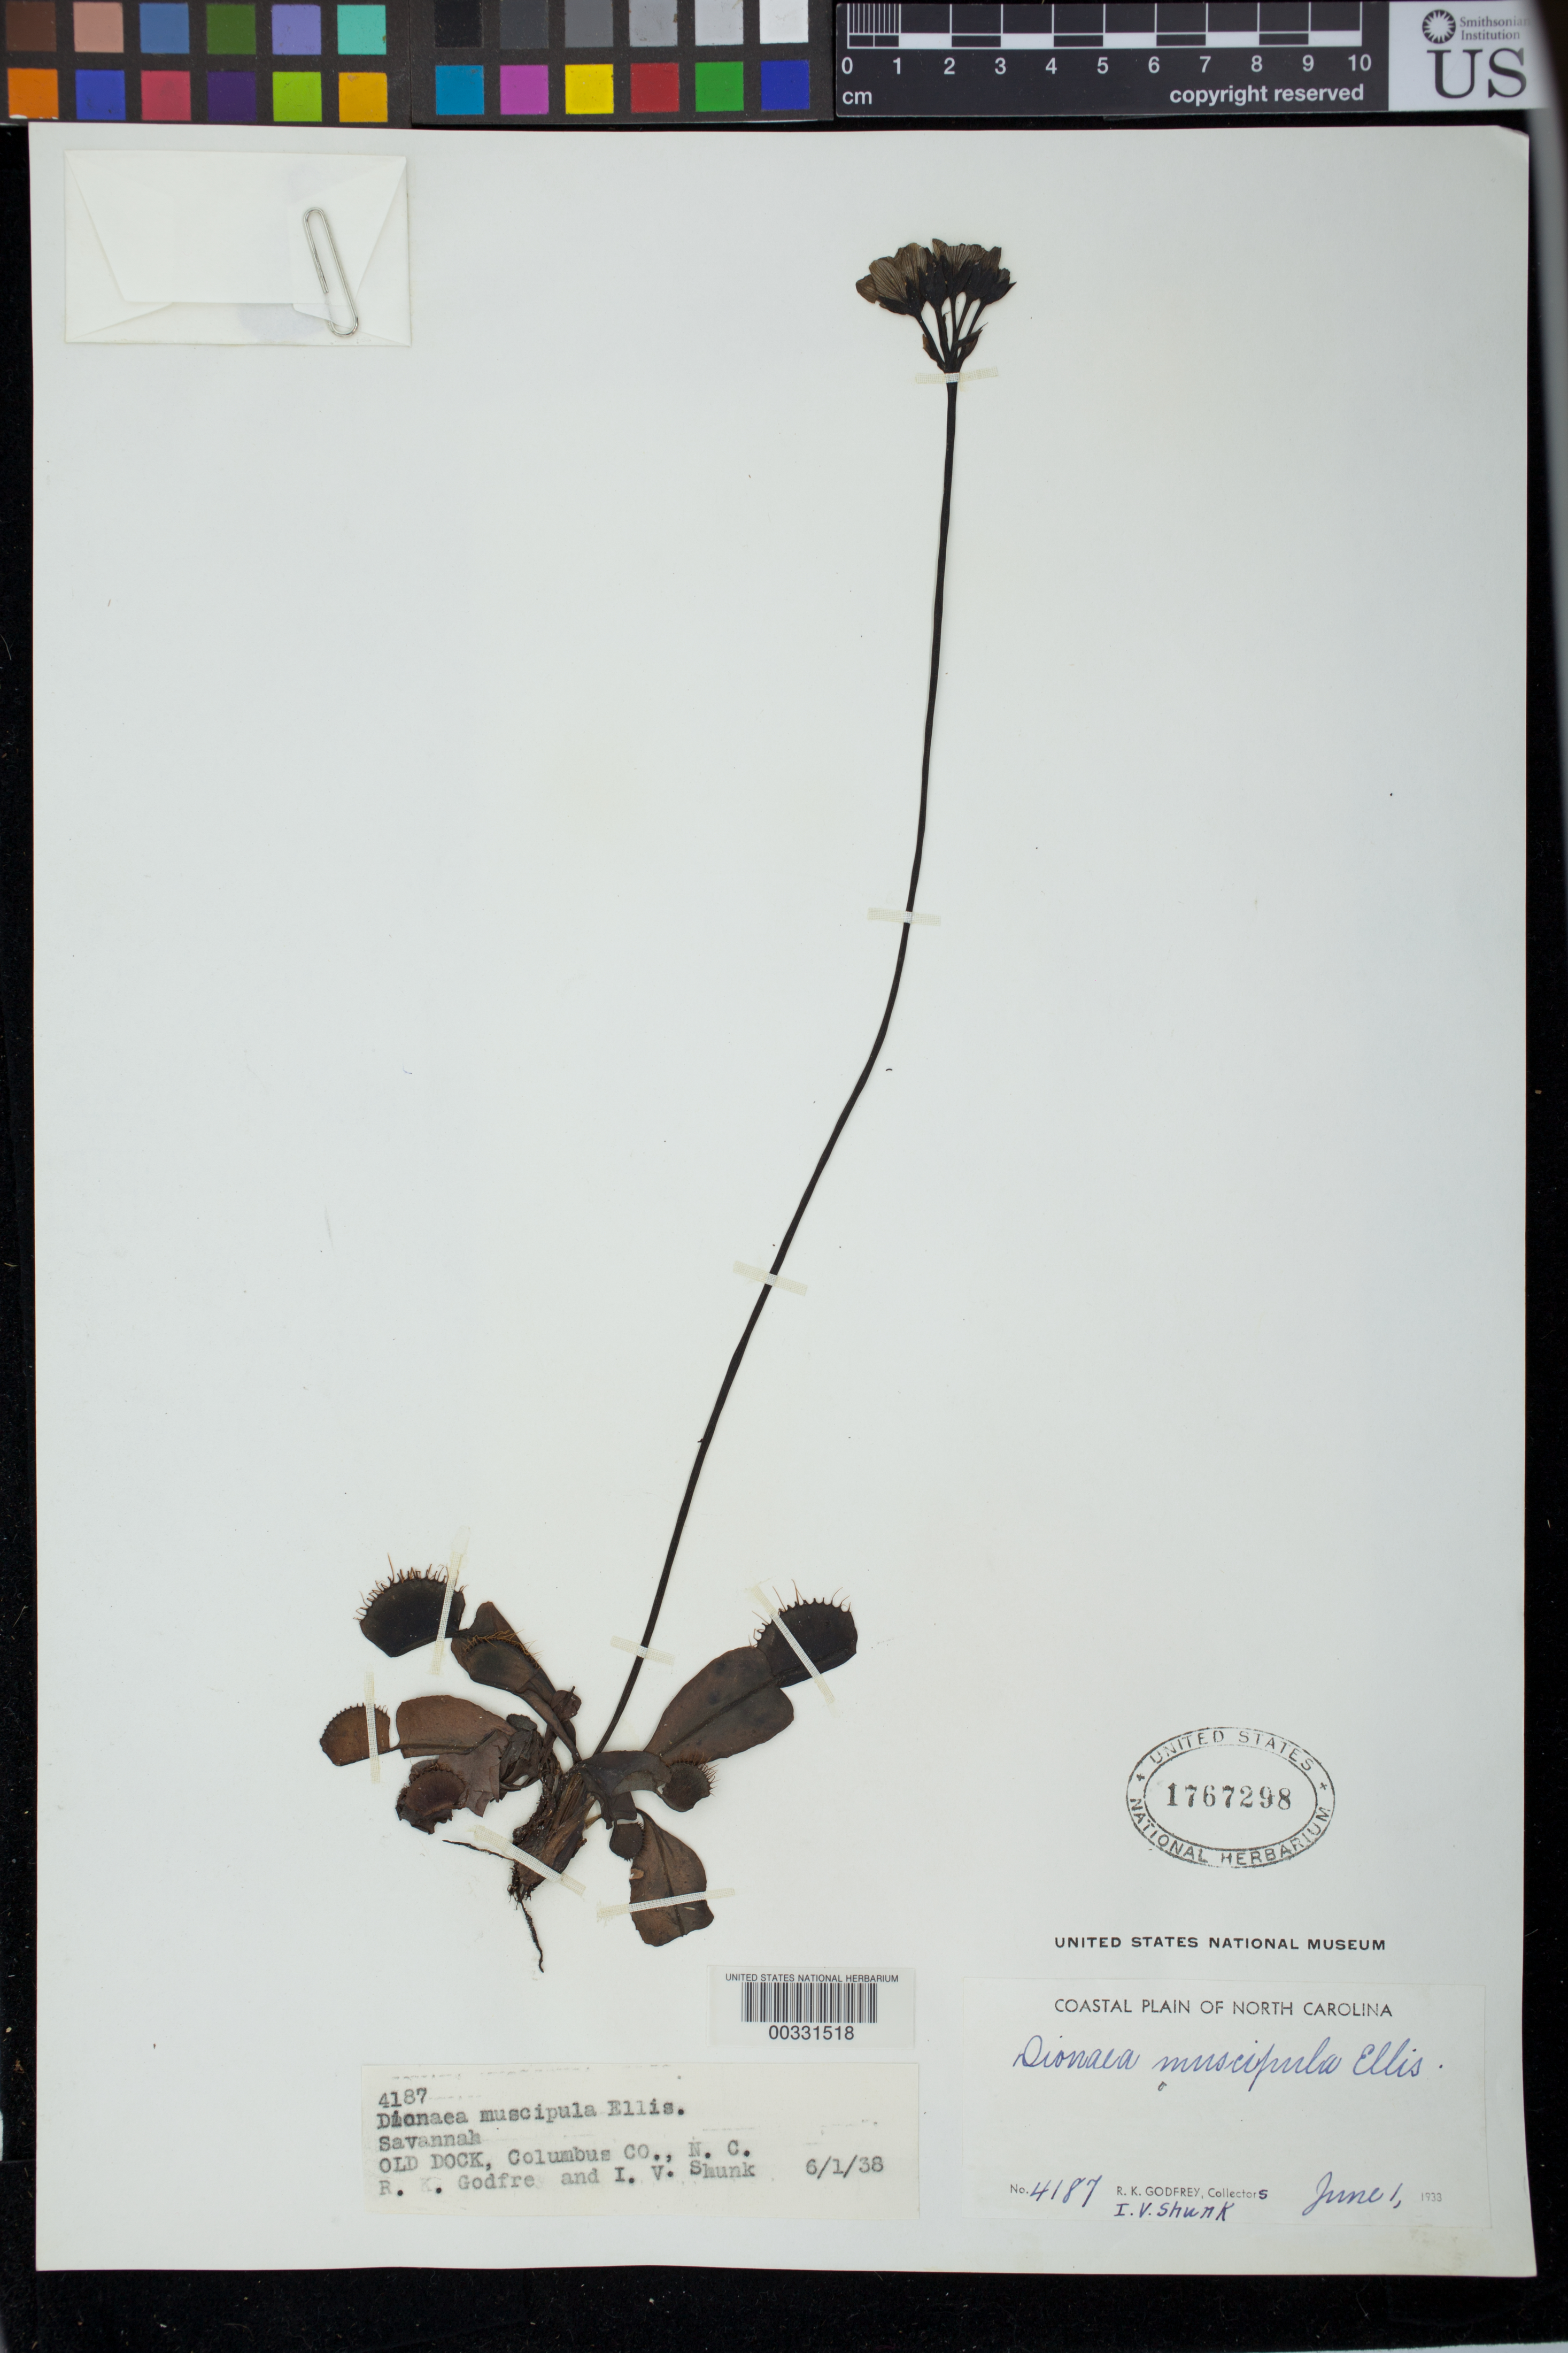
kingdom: Plantae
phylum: Tracheophyta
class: Magnoliopsida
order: Caryophyllales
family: Droseraceae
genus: Dionaea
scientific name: Dionaea muscipula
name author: J. Ellis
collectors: R. K. Godfrey & I. Shunk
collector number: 4187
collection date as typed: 01 Jun 1938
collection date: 1938-06-01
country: United States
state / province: North Carolina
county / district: Columbus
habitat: Savannah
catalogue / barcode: US 1767298